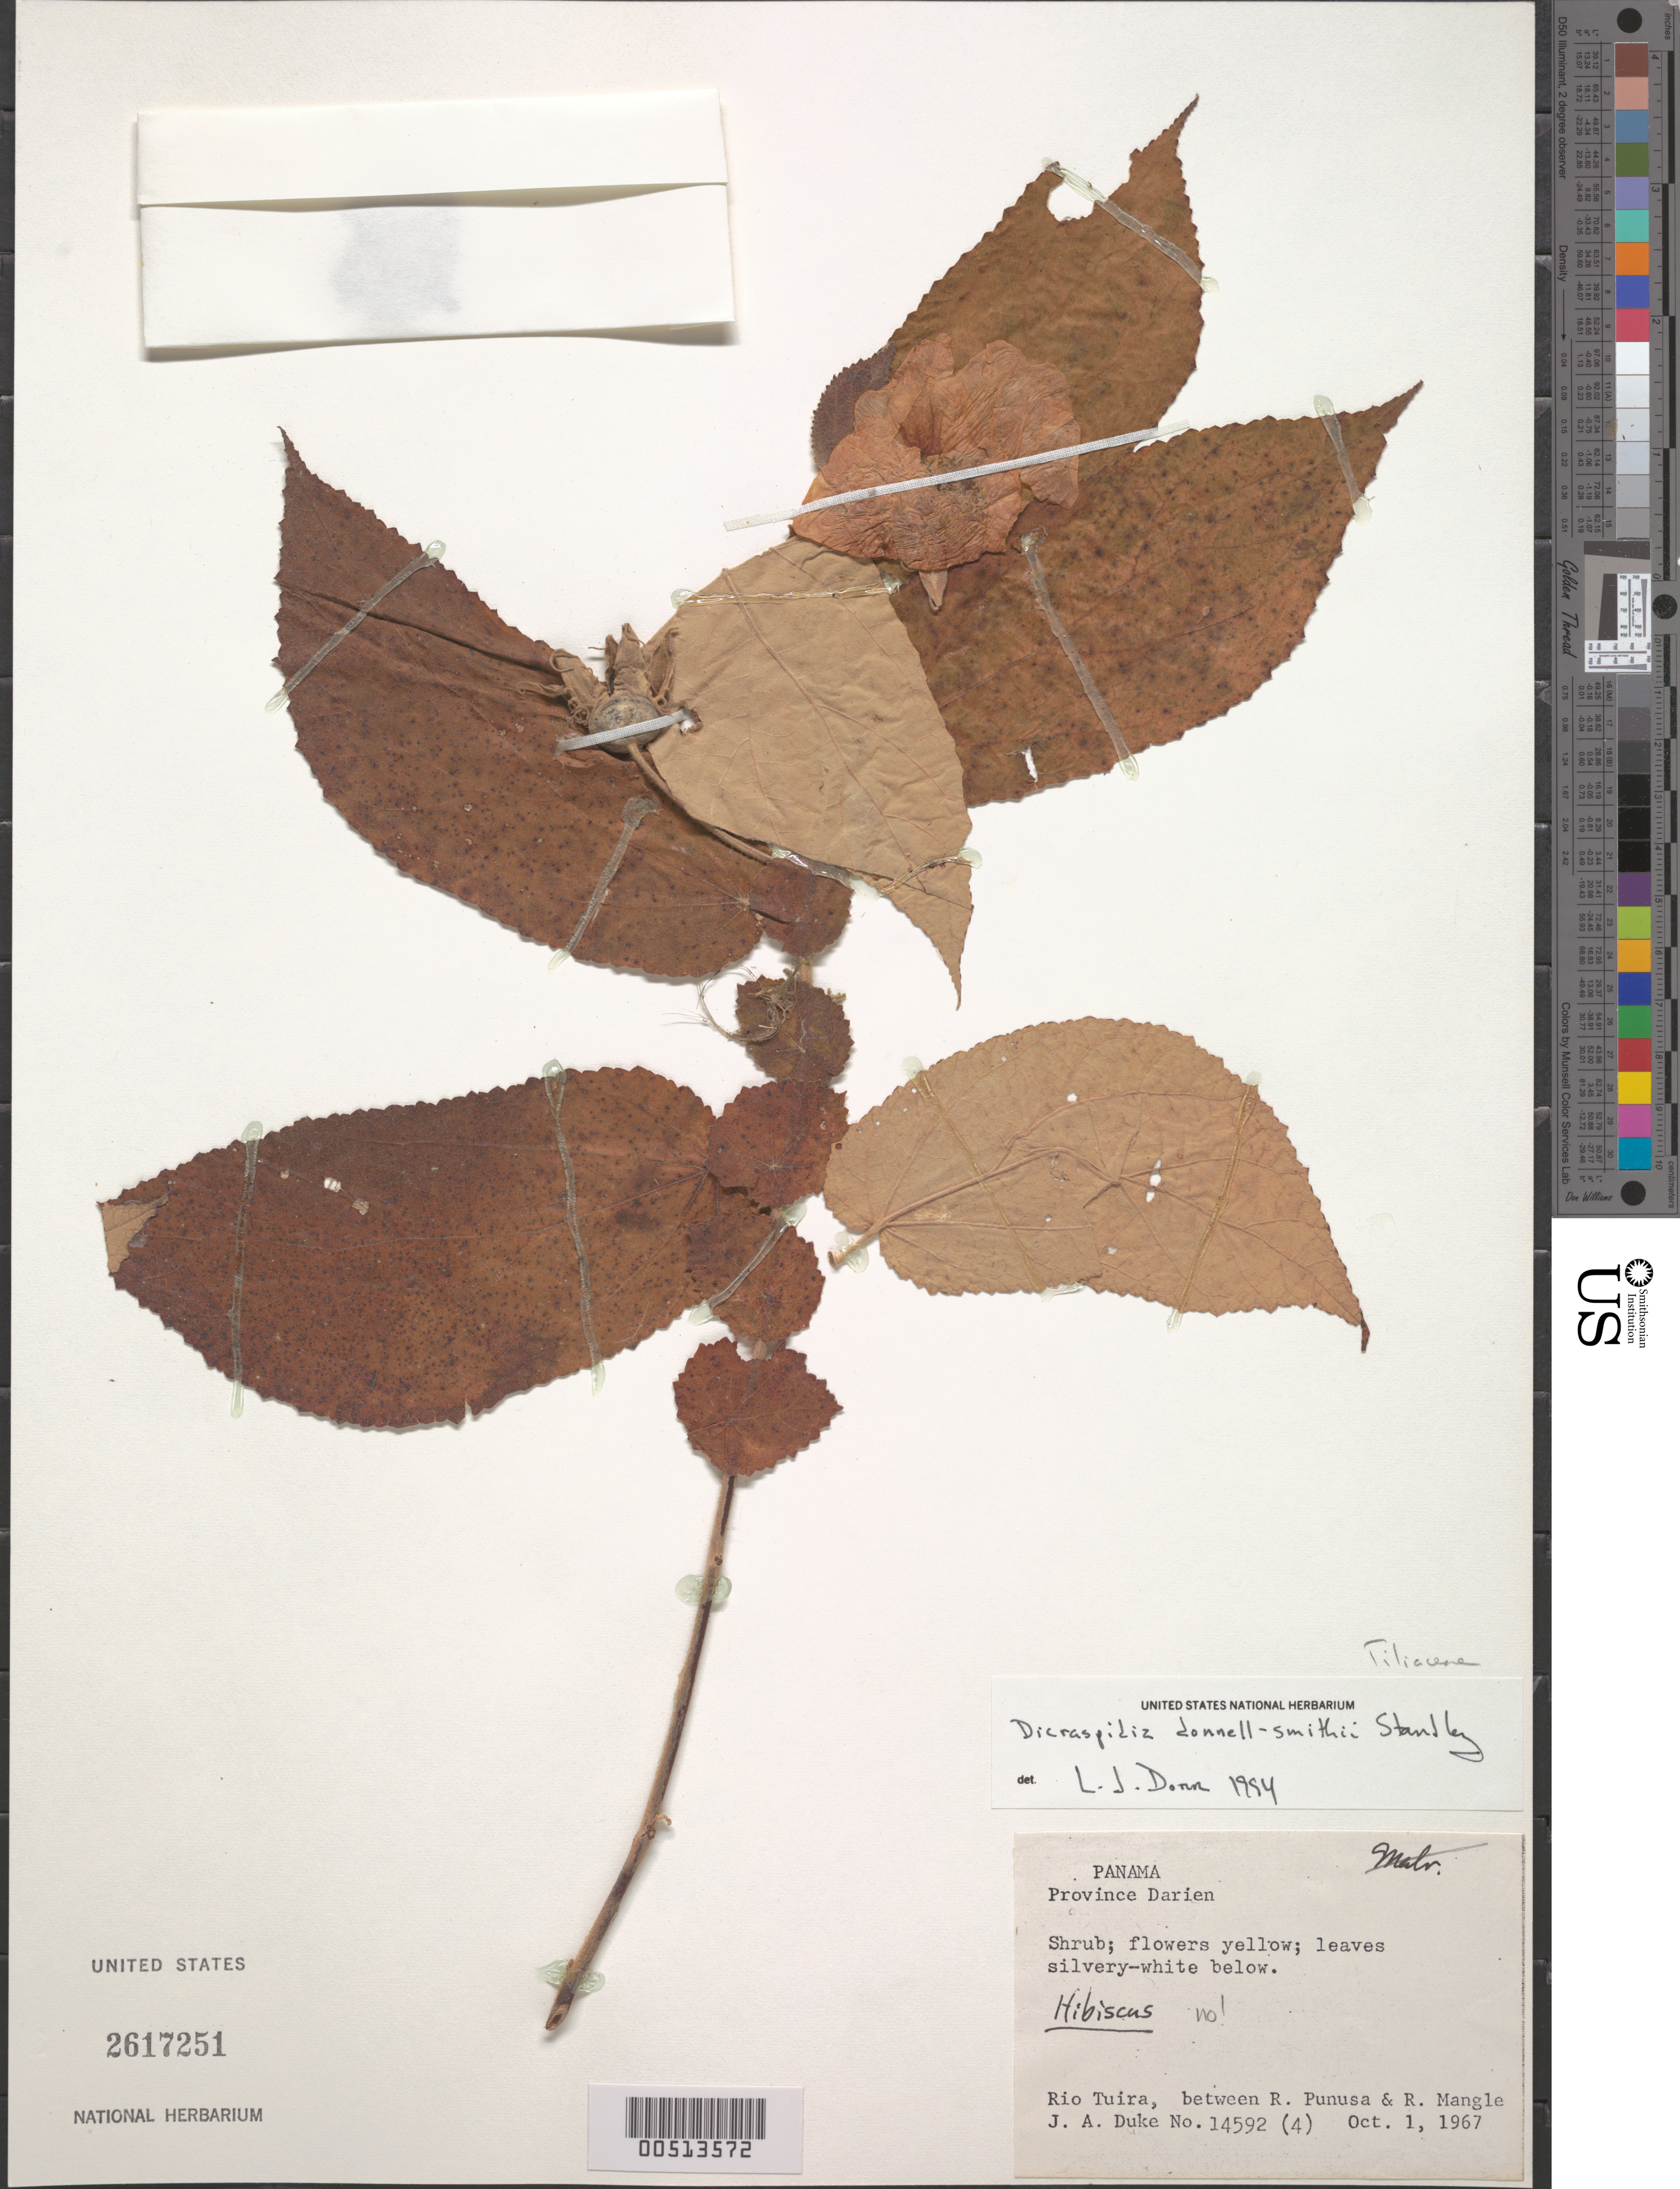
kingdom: Plantae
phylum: Tracheophyta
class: Magnoliopsida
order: Malvales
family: Muntingiaceae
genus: Dicraspidia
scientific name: Dicraspidia donnell-smithii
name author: Standl.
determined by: Dorr, L. J., (BOT), Smithsonian Institution - National Museum of Natural History (UNITED STATES)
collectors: J. A. Duke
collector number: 14592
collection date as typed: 01 Oct 1967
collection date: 1967-10-01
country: Panama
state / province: Darién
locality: Rio Tuna, between River Punusa & River Mangle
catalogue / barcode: US 2617251